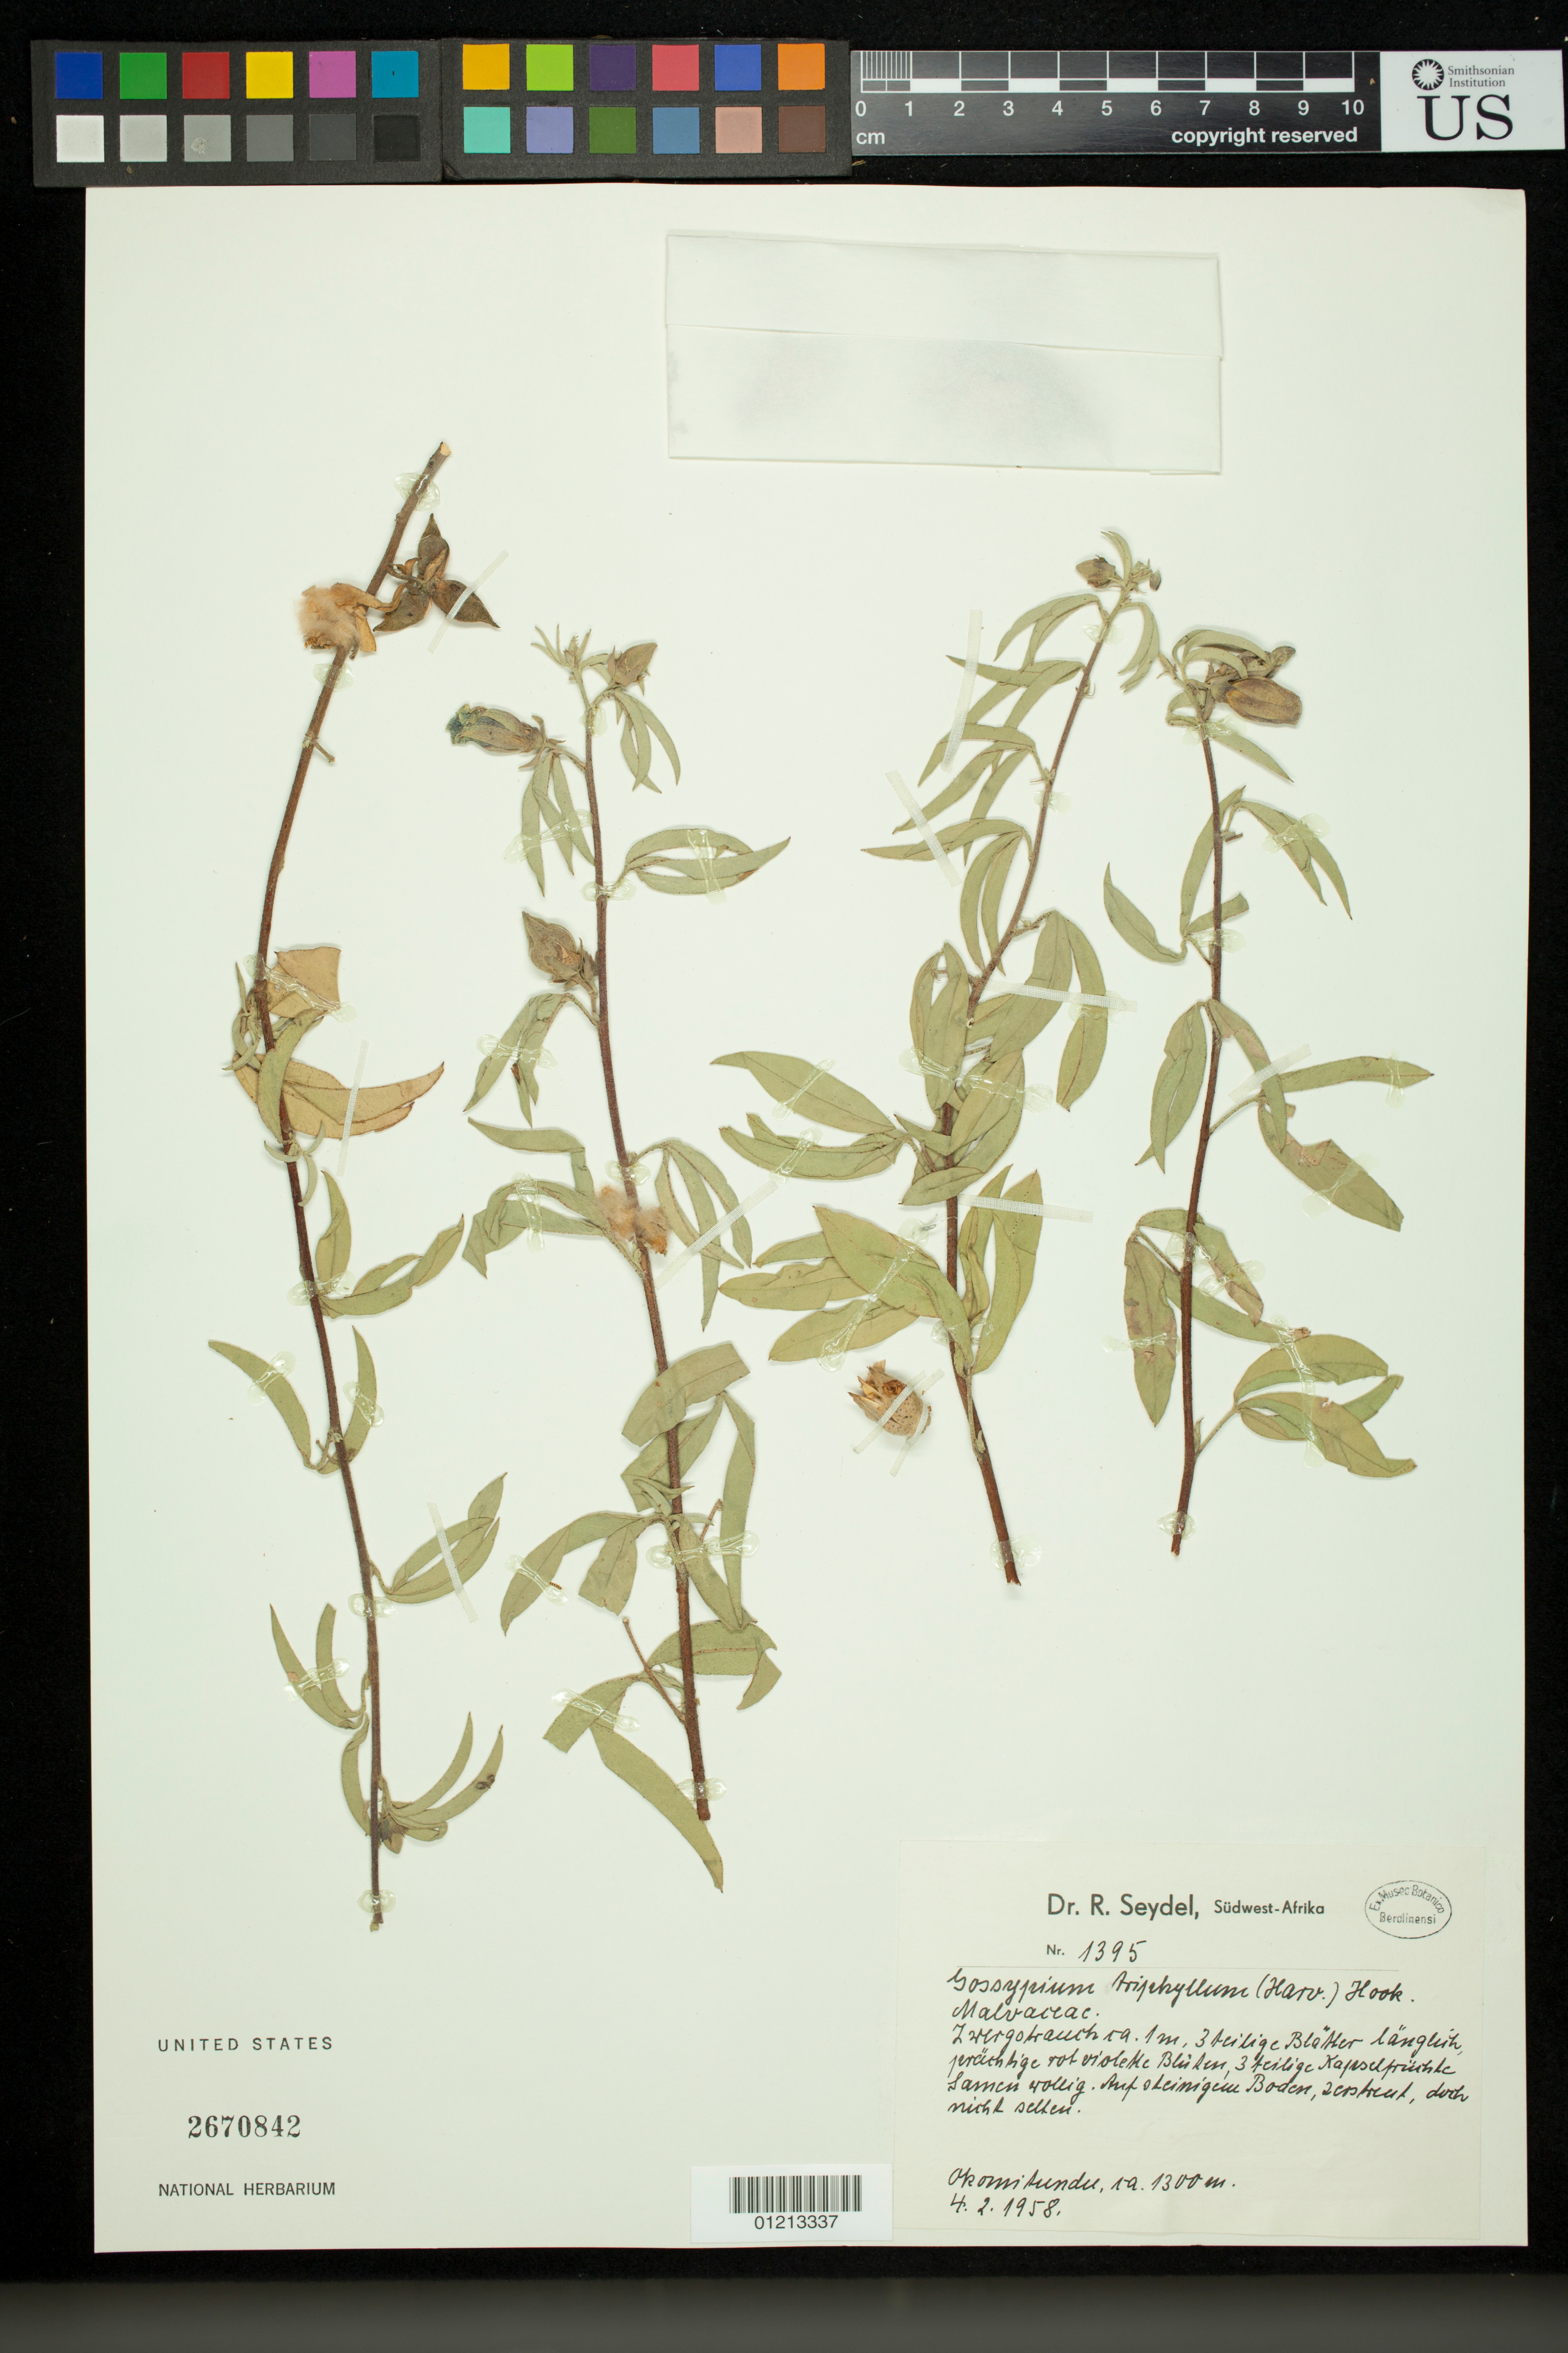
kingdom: Plantae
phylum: Tracheophyta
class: Magnoliopsida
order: Malvales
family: Malvaceae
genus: Gossypium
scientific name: Gossypium triphyllum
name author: Hochr.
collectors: R. Seydel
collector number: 1395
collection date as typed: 02 Apr 1958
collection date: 1958-04-02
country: Namibia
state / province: Erongo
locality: Südwest-Afrika: Okomitundu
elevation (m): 1300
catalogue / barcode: US 2670842